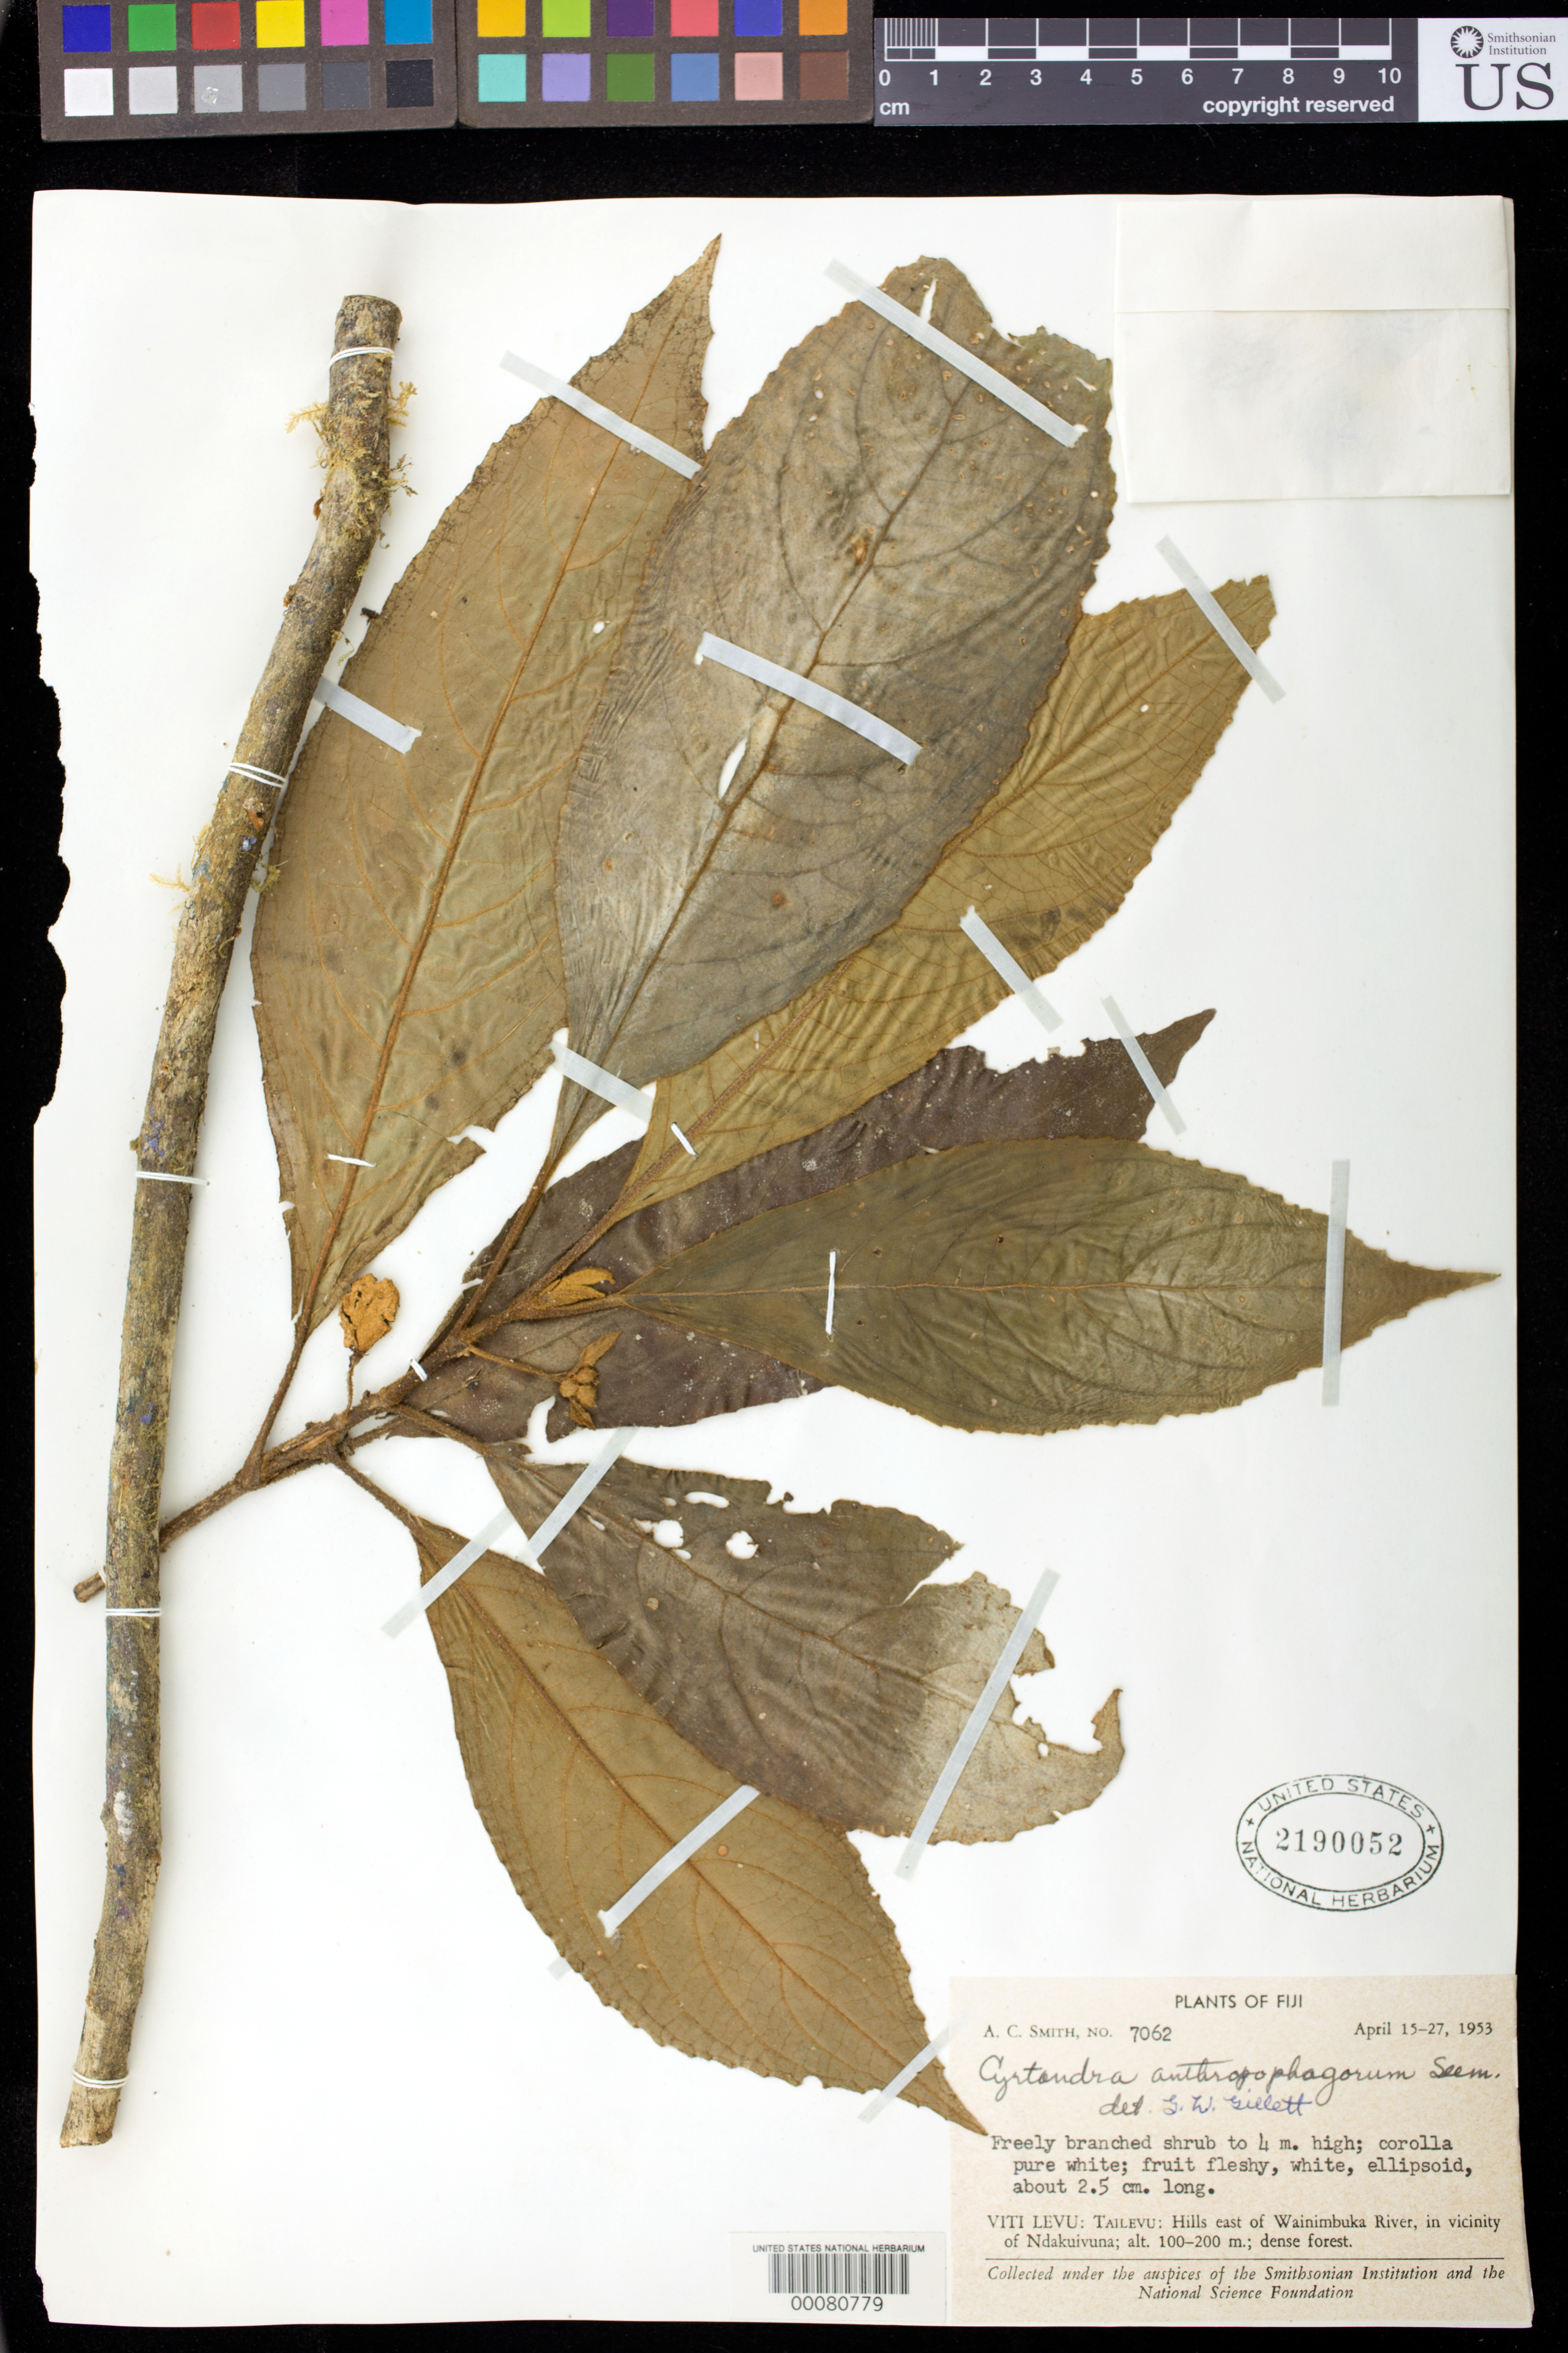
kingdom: Plantae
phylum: Tracheophyta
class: Magnoliopsida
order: Lamiales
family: Gesneriaceae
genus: Cyrtandra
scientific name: Cyrtandra anthropophagorum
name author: Seem. ex A. Gray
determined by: Gillett, G. W.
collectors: A. C. Smith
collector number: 7062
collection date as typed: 15-27 Apr 1953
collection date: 1953-04-15/1953-04-27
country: Fiji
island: Viti Levu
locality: Tailevu, hills e of wainimbuka river, in vicinity of ndakuivuna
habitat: Dense forest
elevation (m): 100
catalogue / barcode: US 2190052